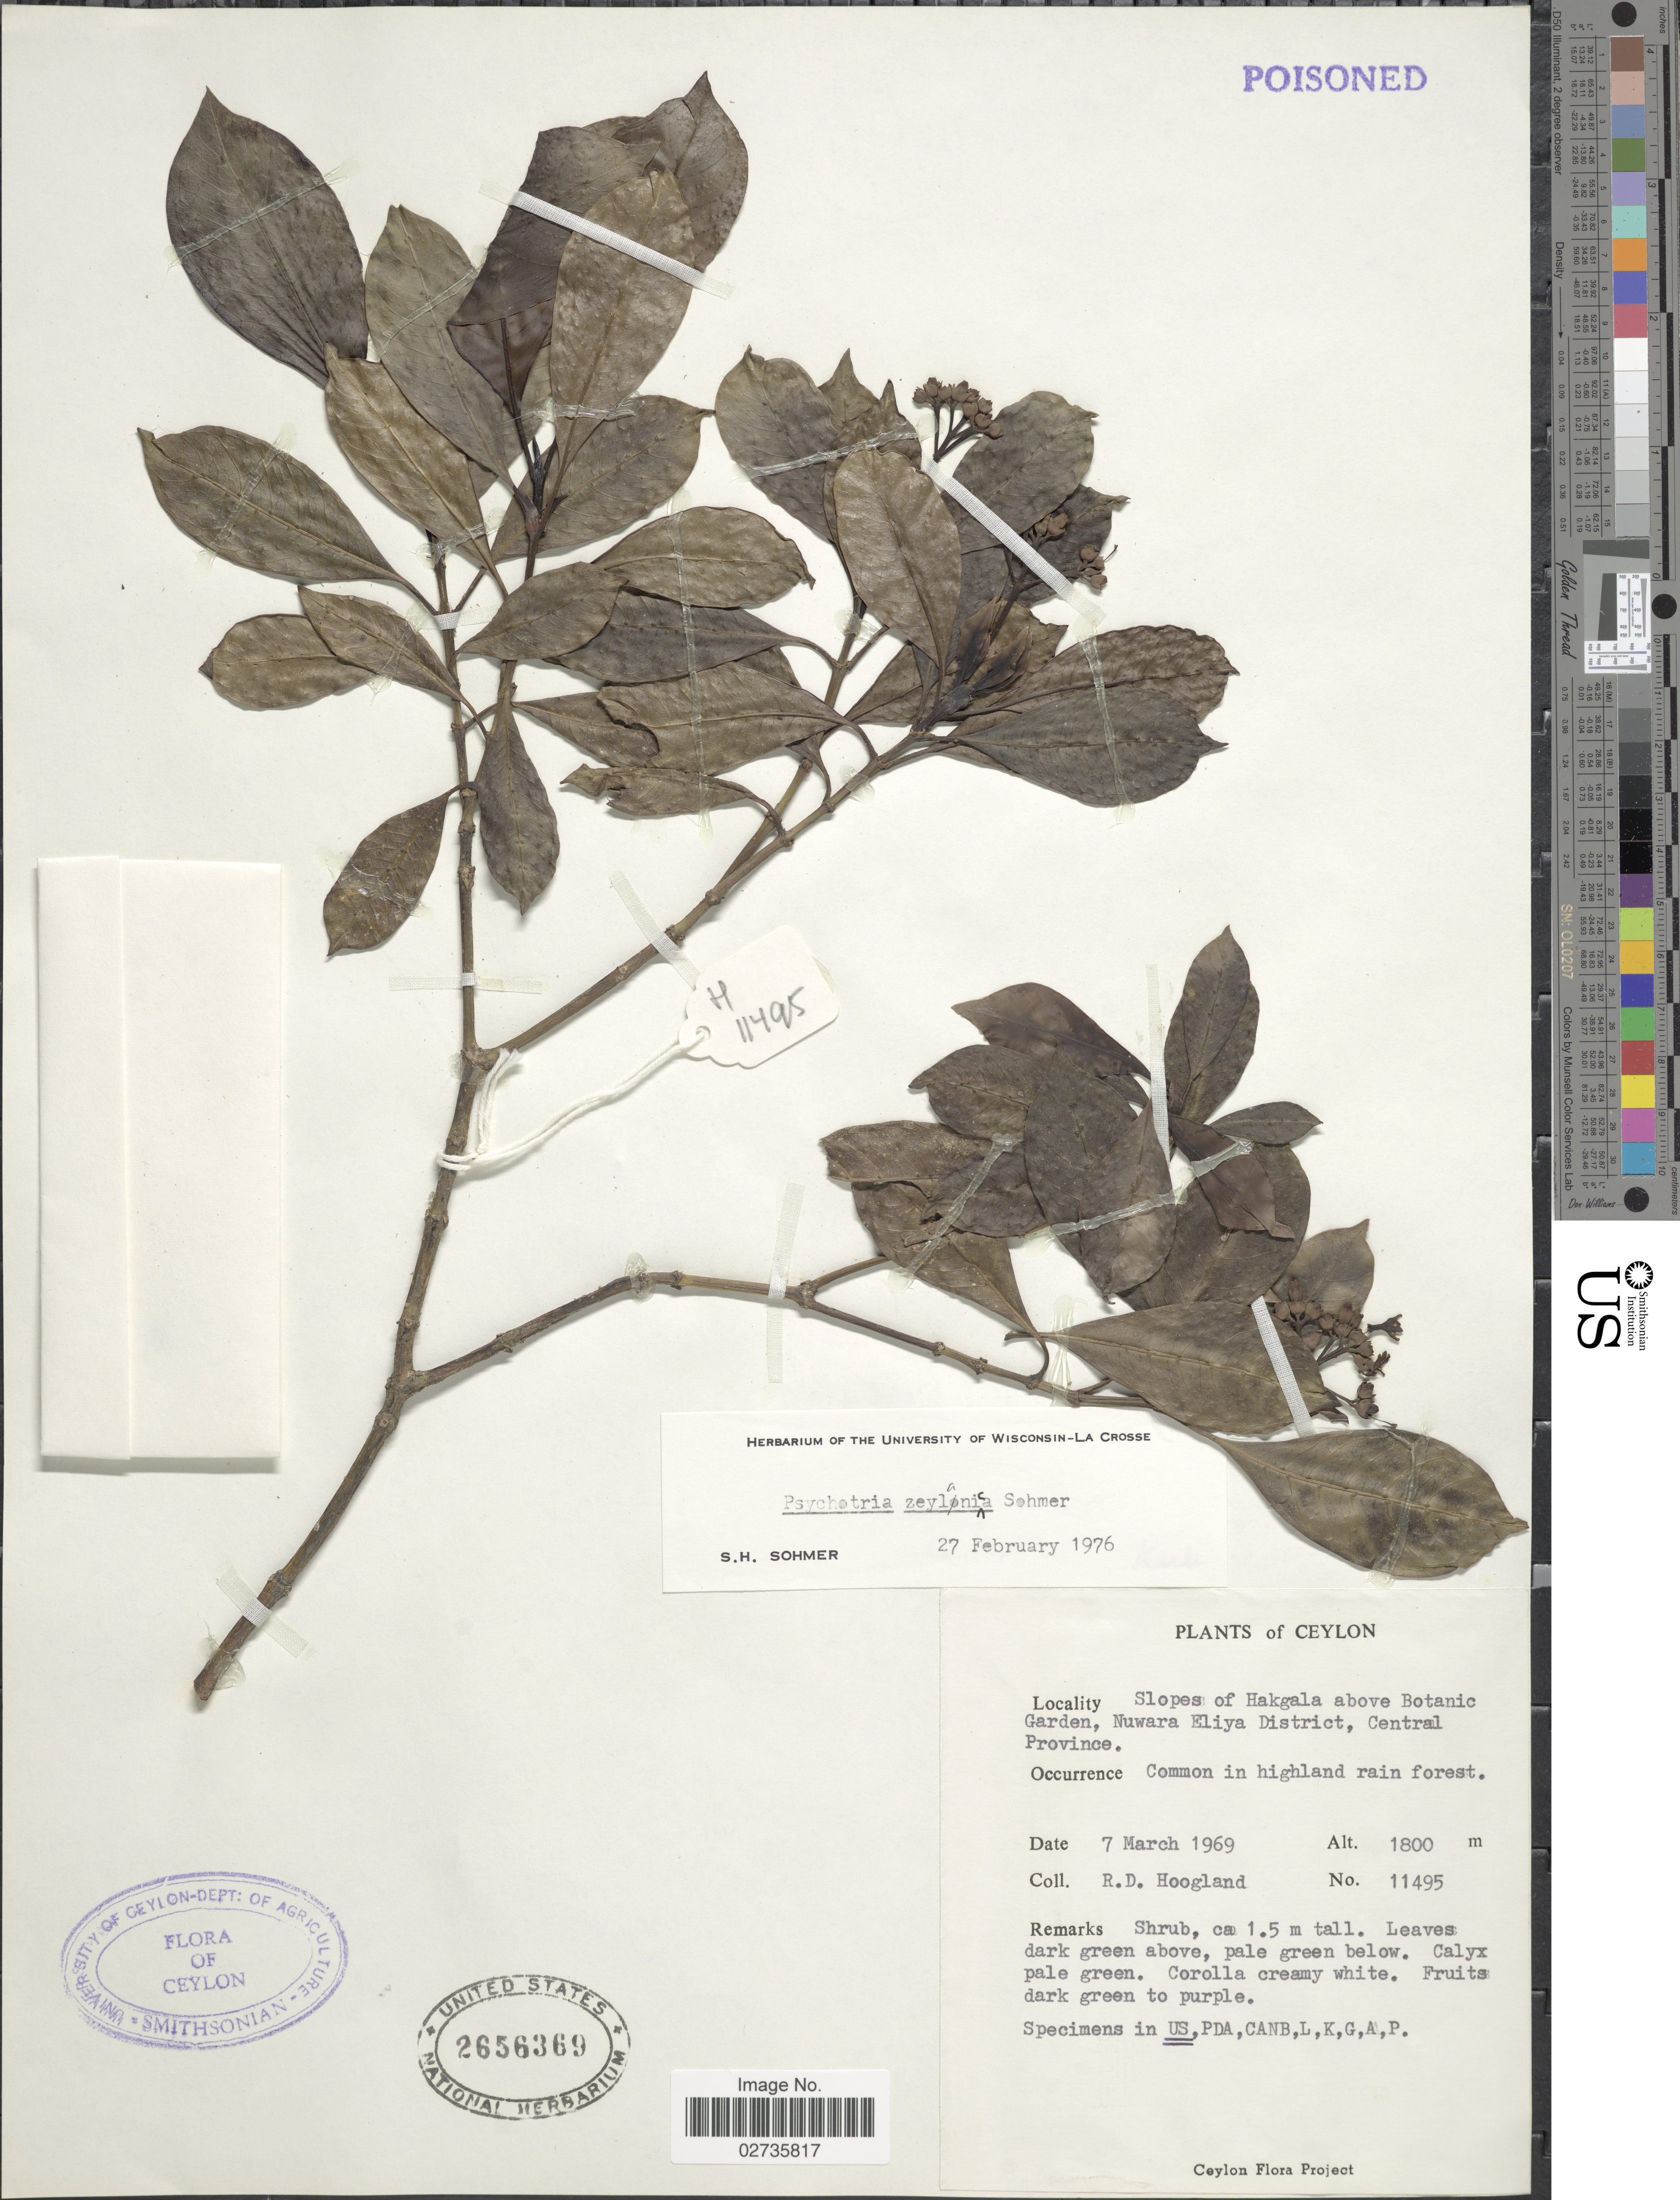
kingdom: Plantae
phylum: Tracheophyta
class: Magnoliopsida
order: Gentianales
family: Rubiaceae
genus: Psychotria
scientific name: Psychotria zeylanica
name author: Sohmer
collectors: R. D. Hoogland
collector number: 11495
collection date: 1969-03-07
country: Sri Lanka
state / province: Central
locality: Ceylon, Slopes of Hakgala above Botanic Garden, Nuwara Eliya District, Common in highland rain forest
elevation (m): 1800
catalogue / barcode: US 2656369